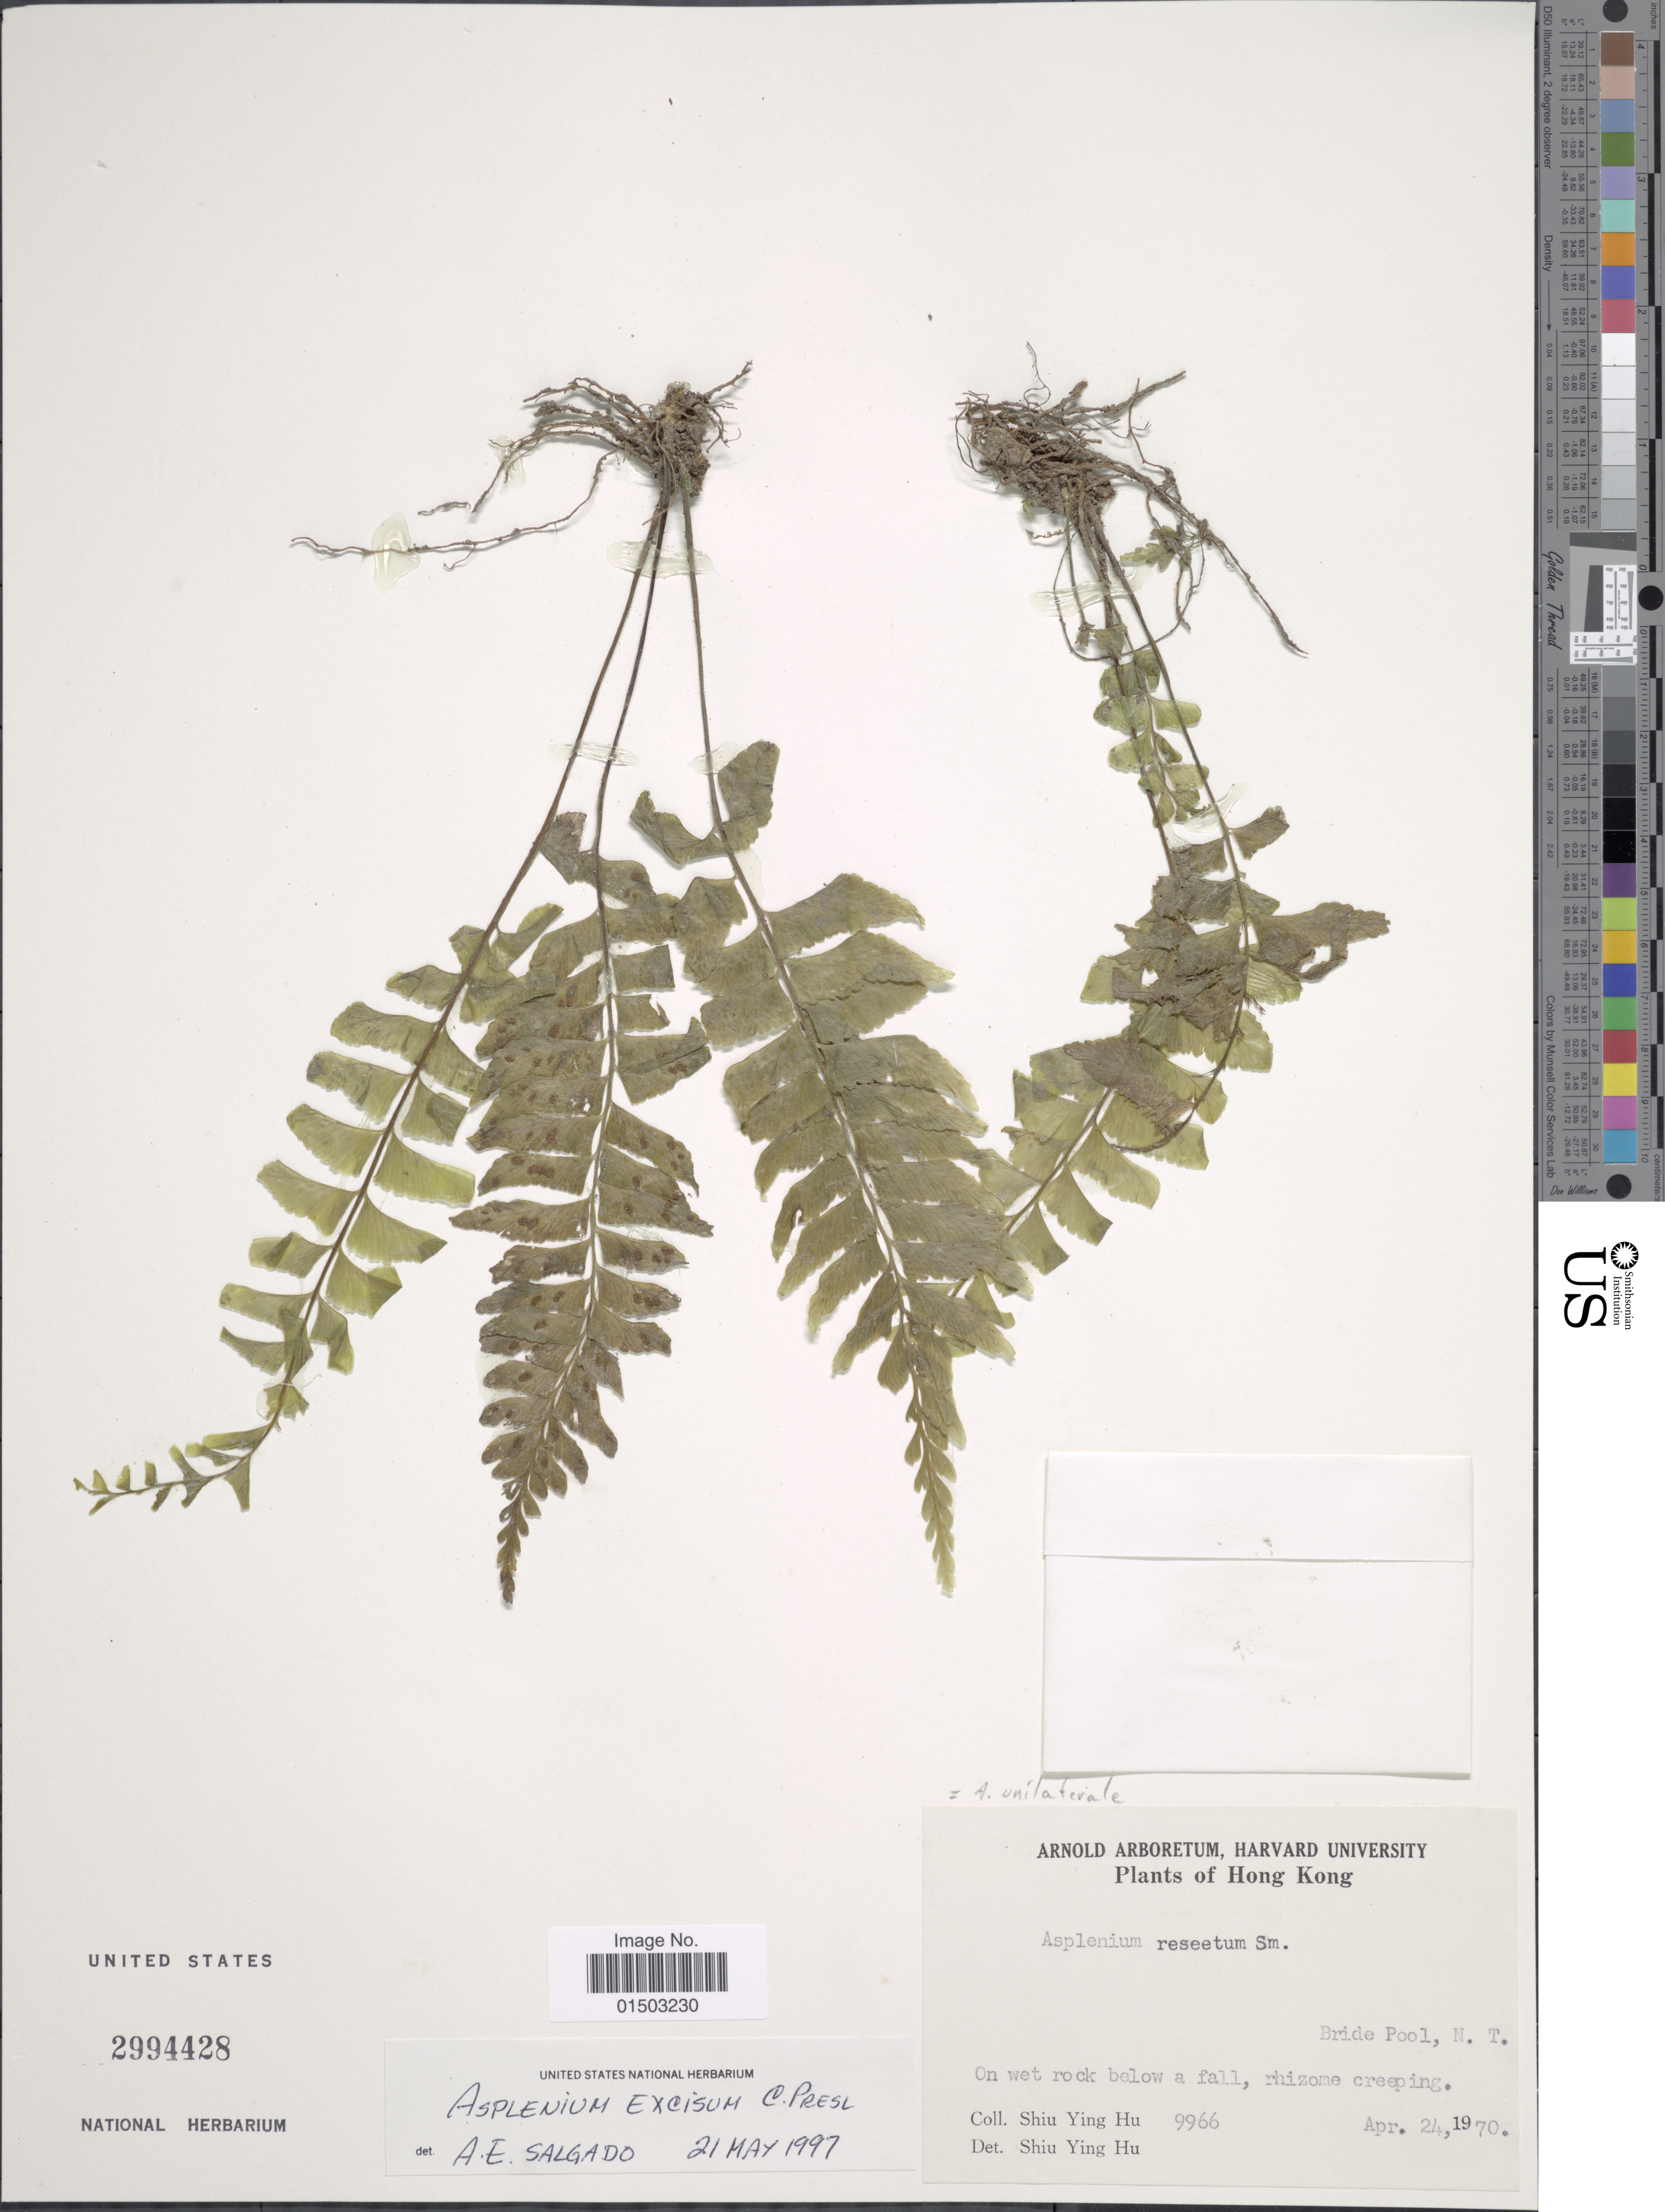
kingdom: Plantae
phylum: Tracheophyta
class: Polypodiopsida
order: Polypodiales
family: Aspleniaceae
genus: Hymenasplenium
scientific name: Hymenasplenium unilaterale var. majus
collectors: S. Y. Hu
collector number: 9966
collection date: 1970-04-24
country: China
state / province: Hong Kong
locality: Hong-Kong, Bride Pool, N.T.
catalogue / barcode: US 2994428